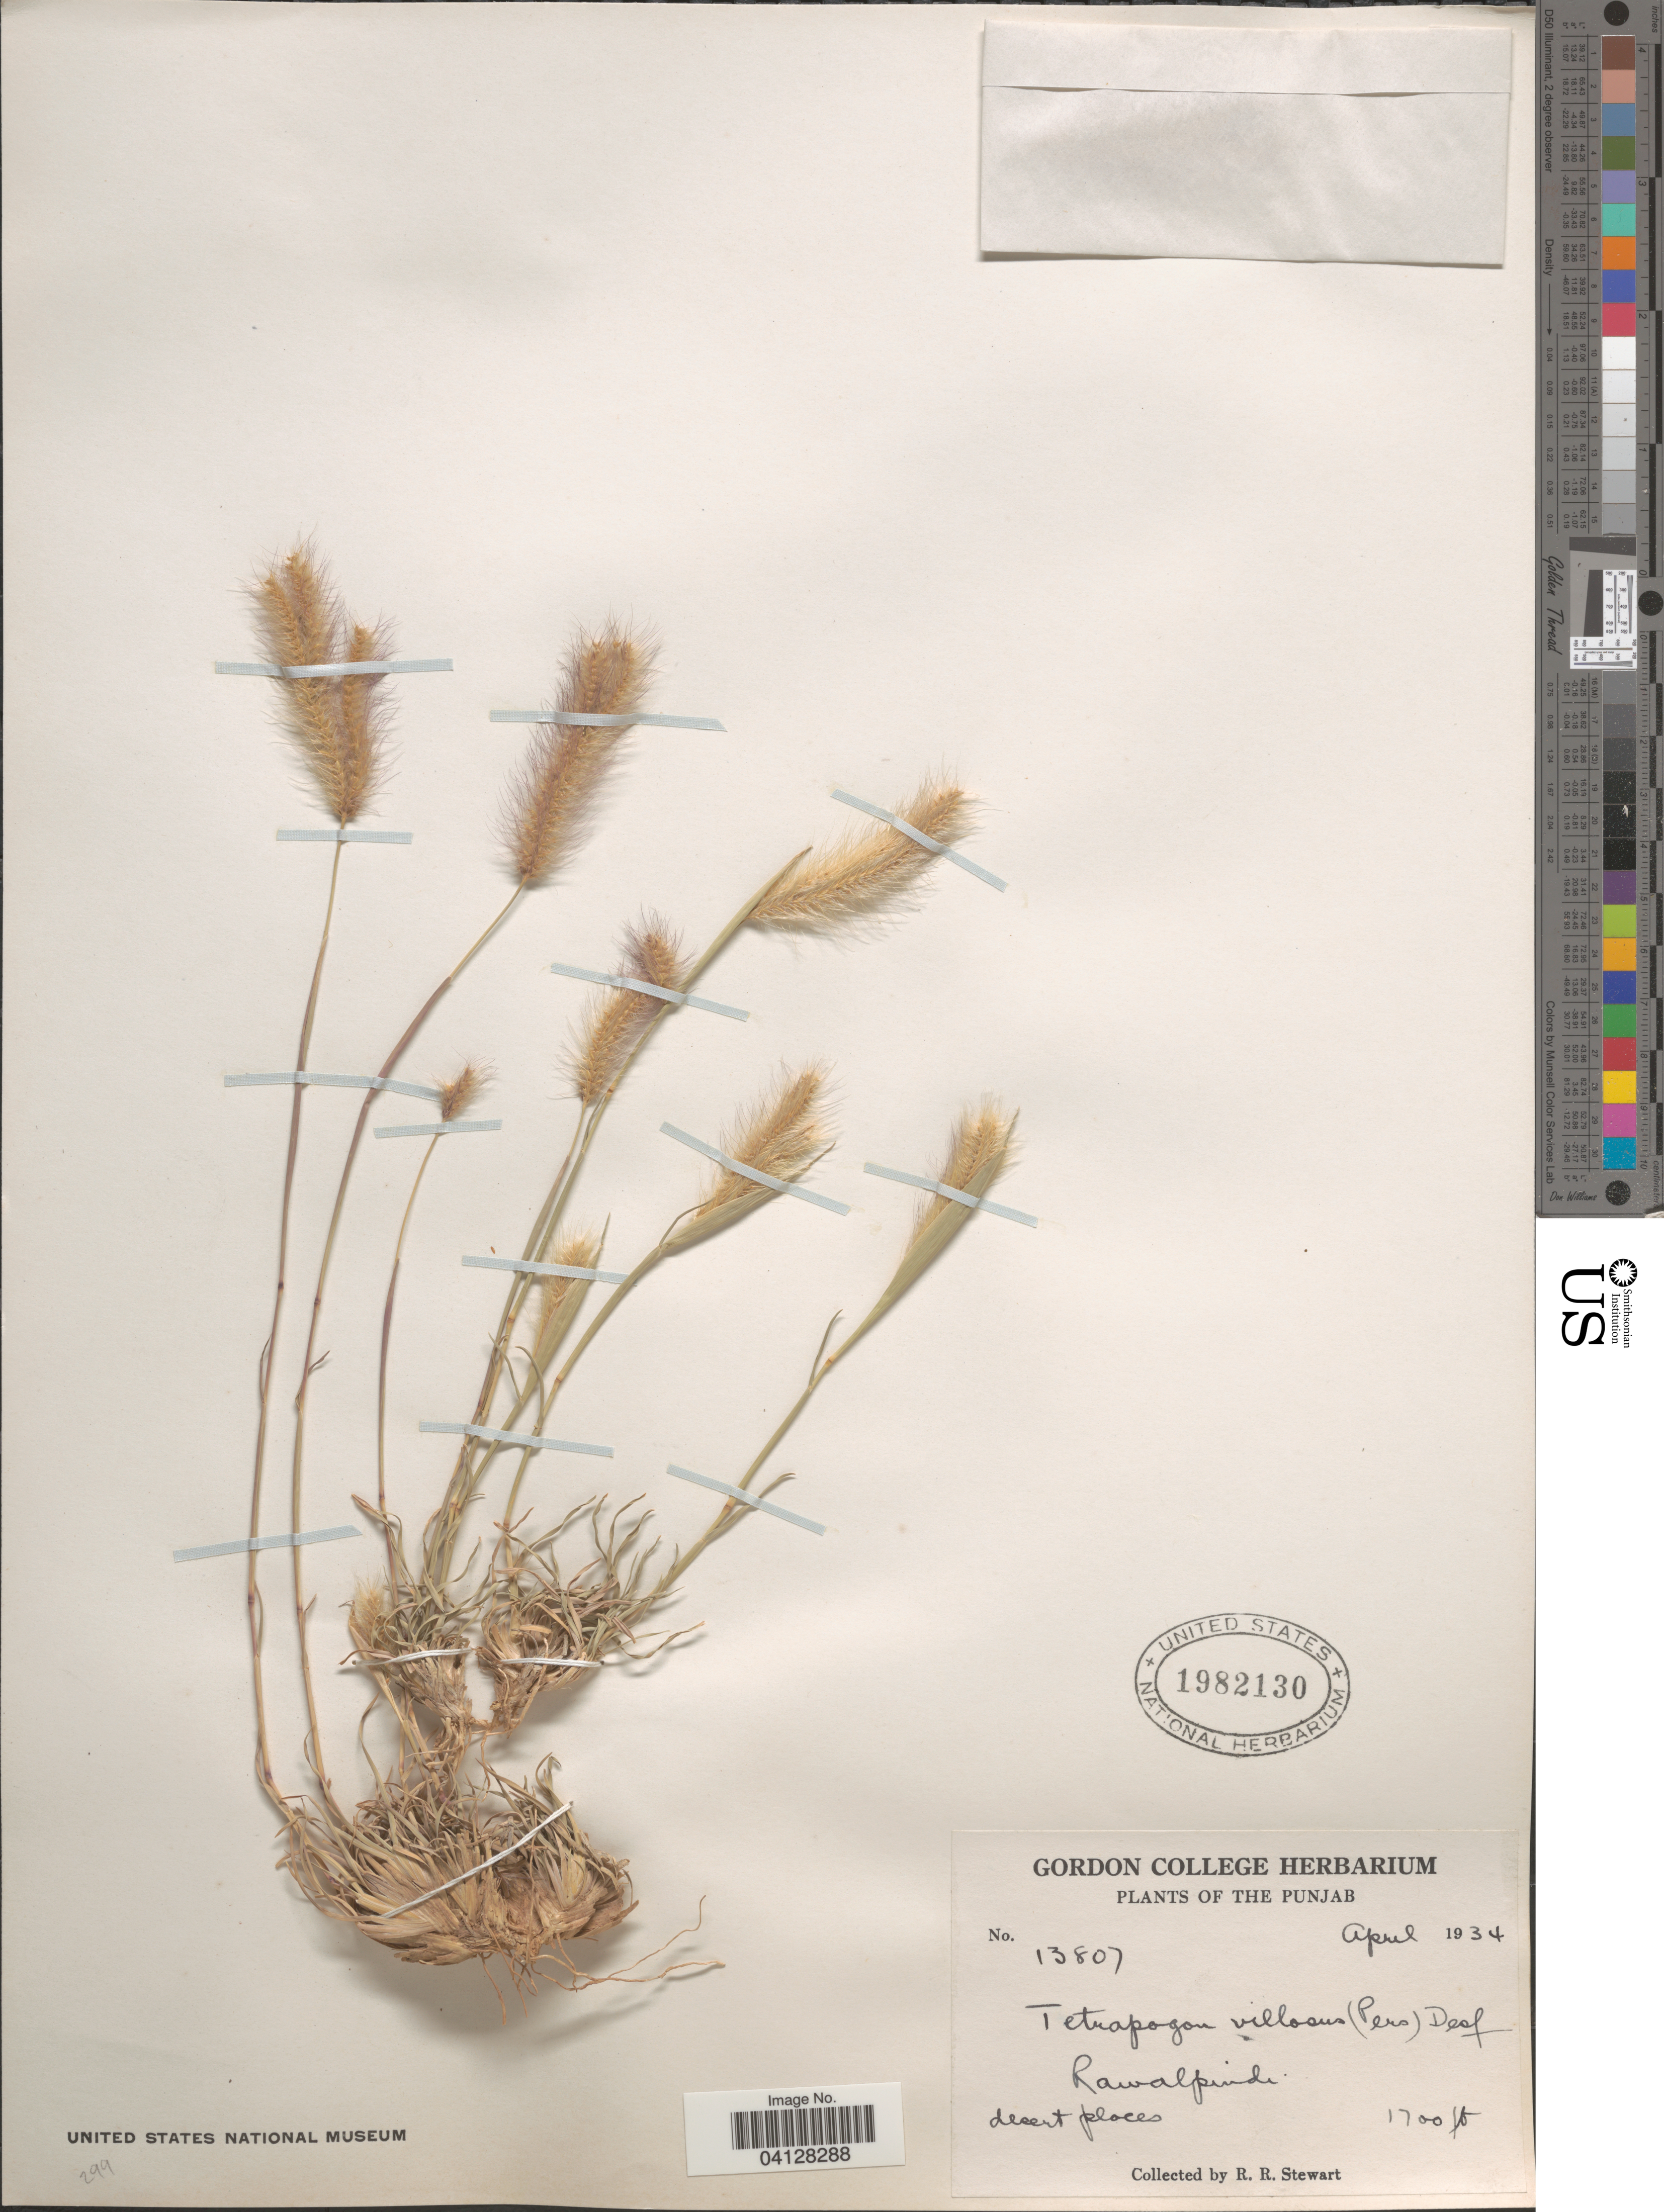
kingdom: Plantae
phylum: Tracheophyta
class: Liliopsida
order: Poales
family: Poaceae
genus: Tetrapogon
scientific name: Tetrapogon villosus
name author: Desf.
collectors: R. Stewart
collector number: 13807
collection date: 1934-04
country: Pakistan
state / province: Punjab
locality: Rawalpindi.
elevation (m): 518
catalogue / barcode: US 1982130